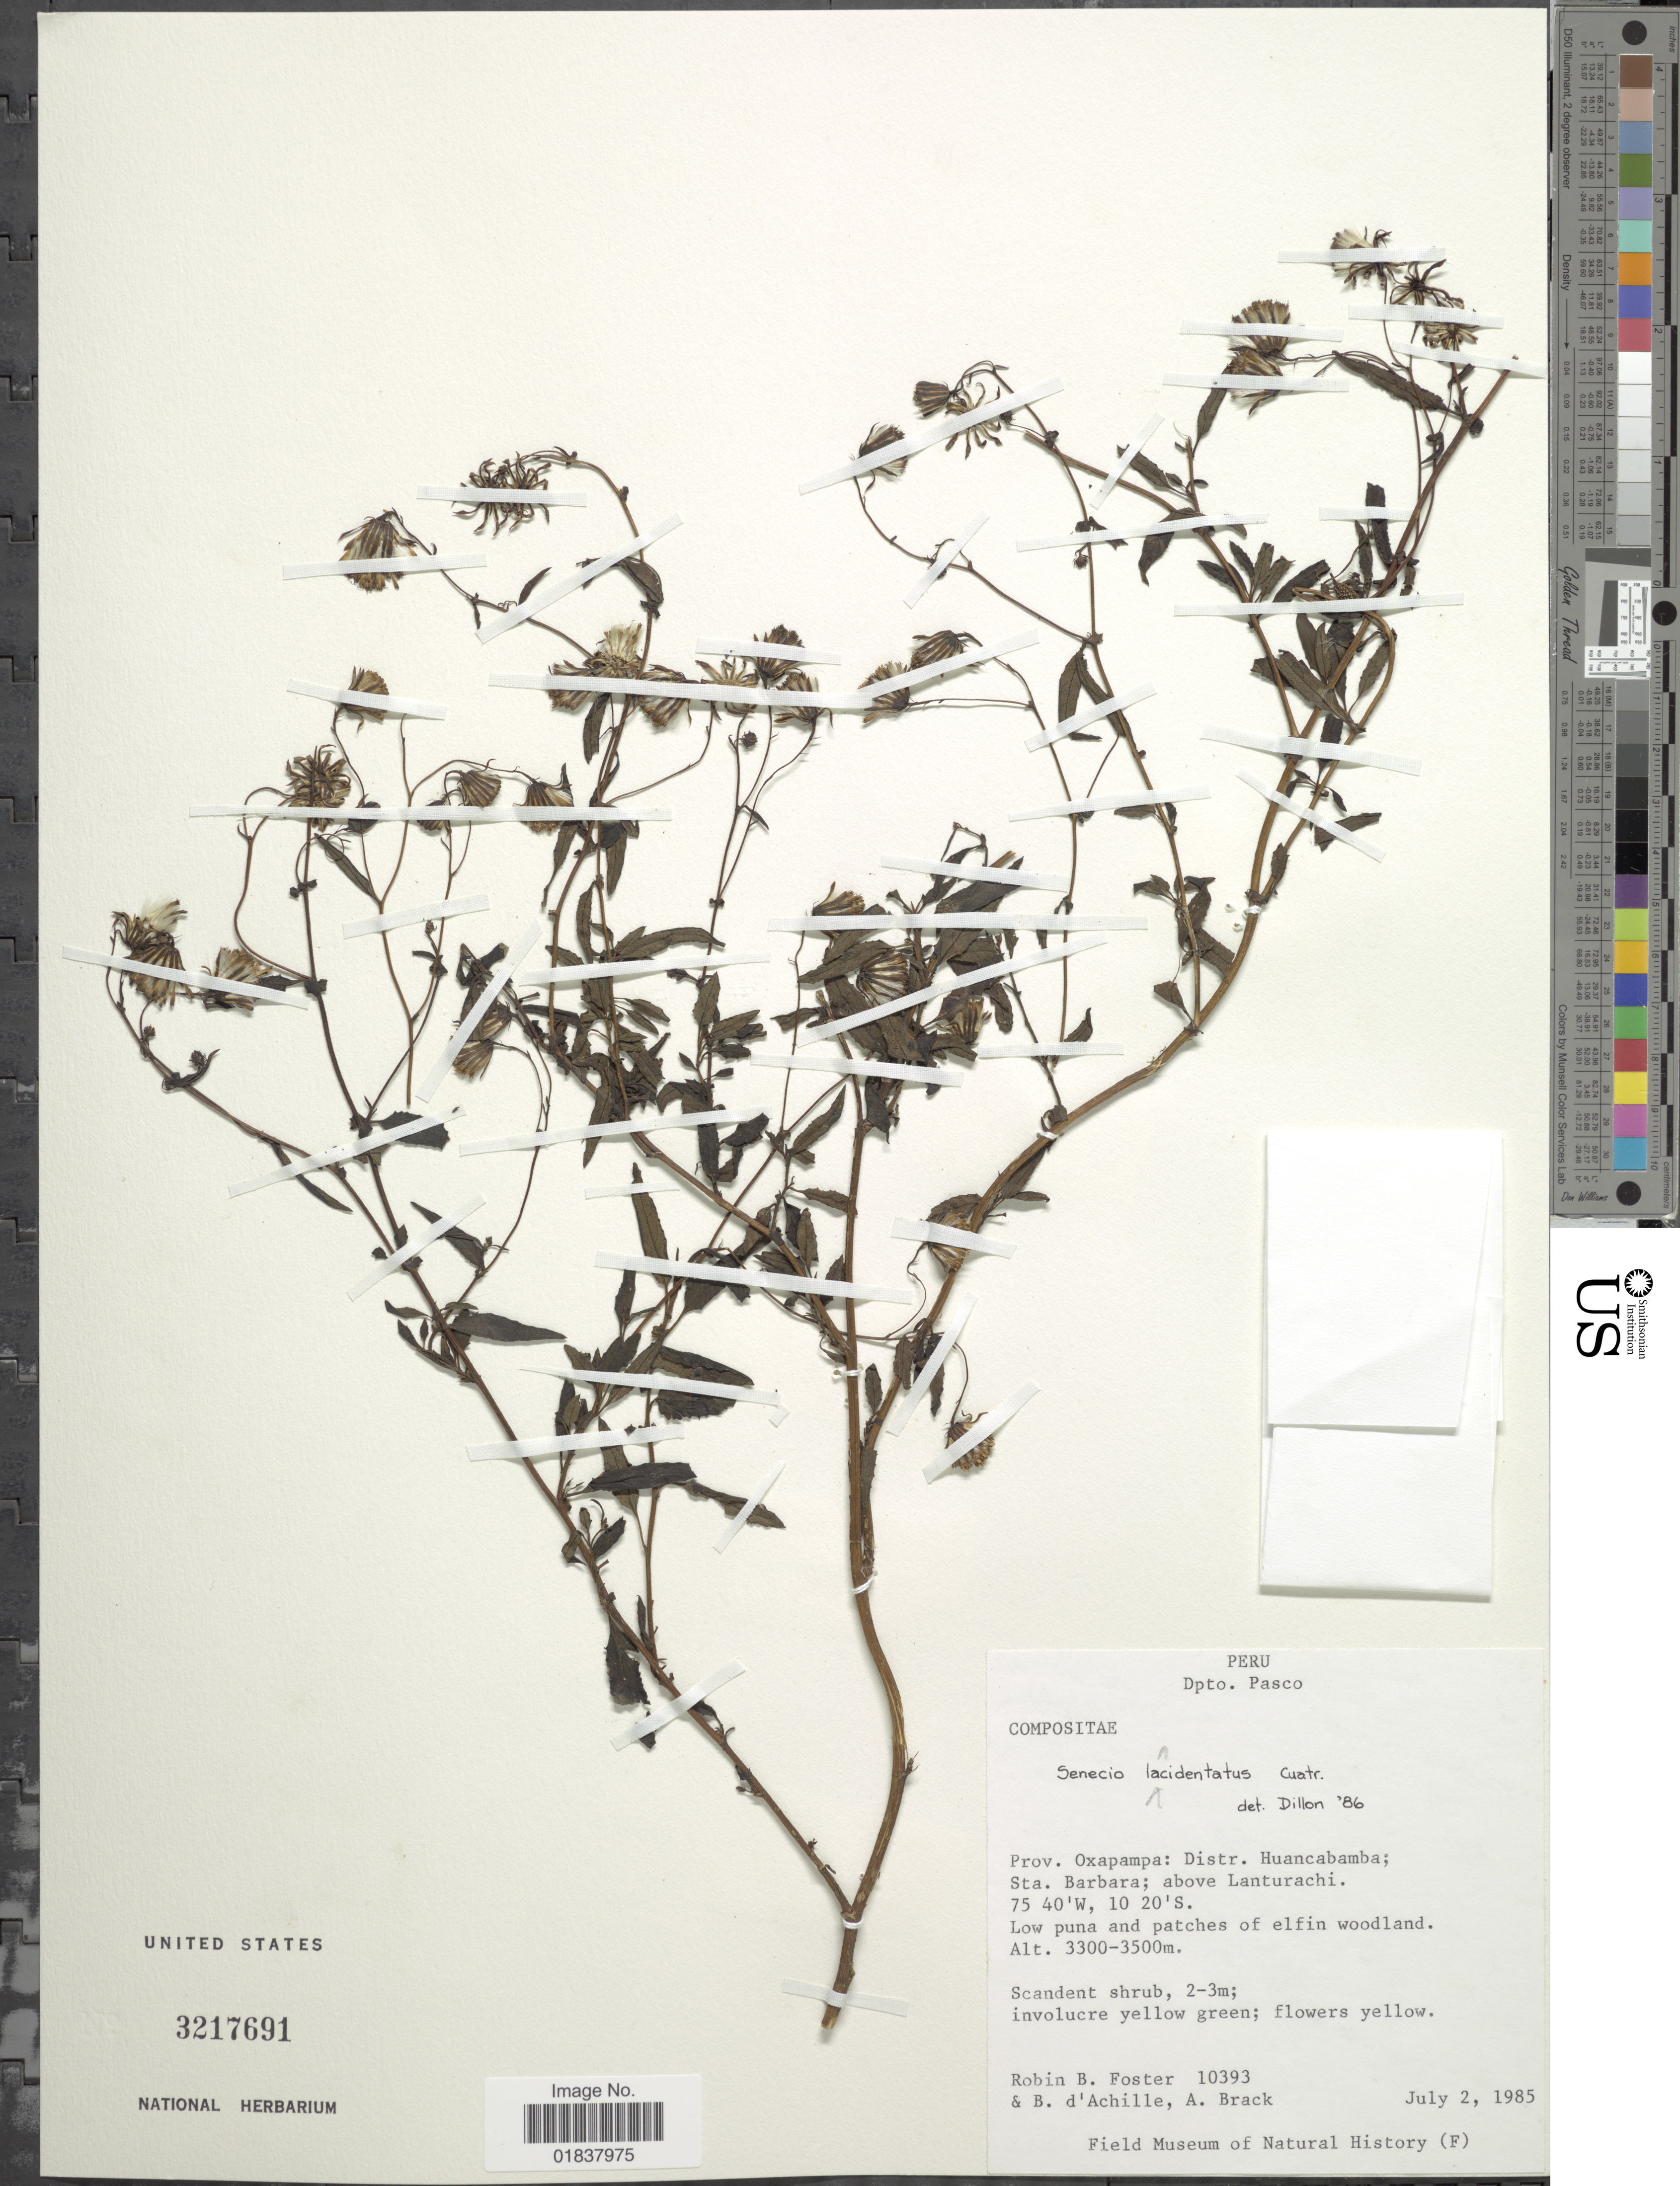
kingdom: Plantae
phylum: Tracheophyta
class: Magnoliopsida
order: Asterales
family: Asteraceae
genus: Senecio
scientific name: Senecio lancidentatus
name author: Cuatrec.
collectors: R. B. Foster, B. d'Achille & A. Brack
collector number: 10393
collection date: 1985-07-02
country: Peru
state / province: Pasco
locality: Prov. Oxapampa, Distr. Huancabamba, Sta. Barbara, above Lanturachi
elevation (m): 3300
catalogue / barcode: US 3217691